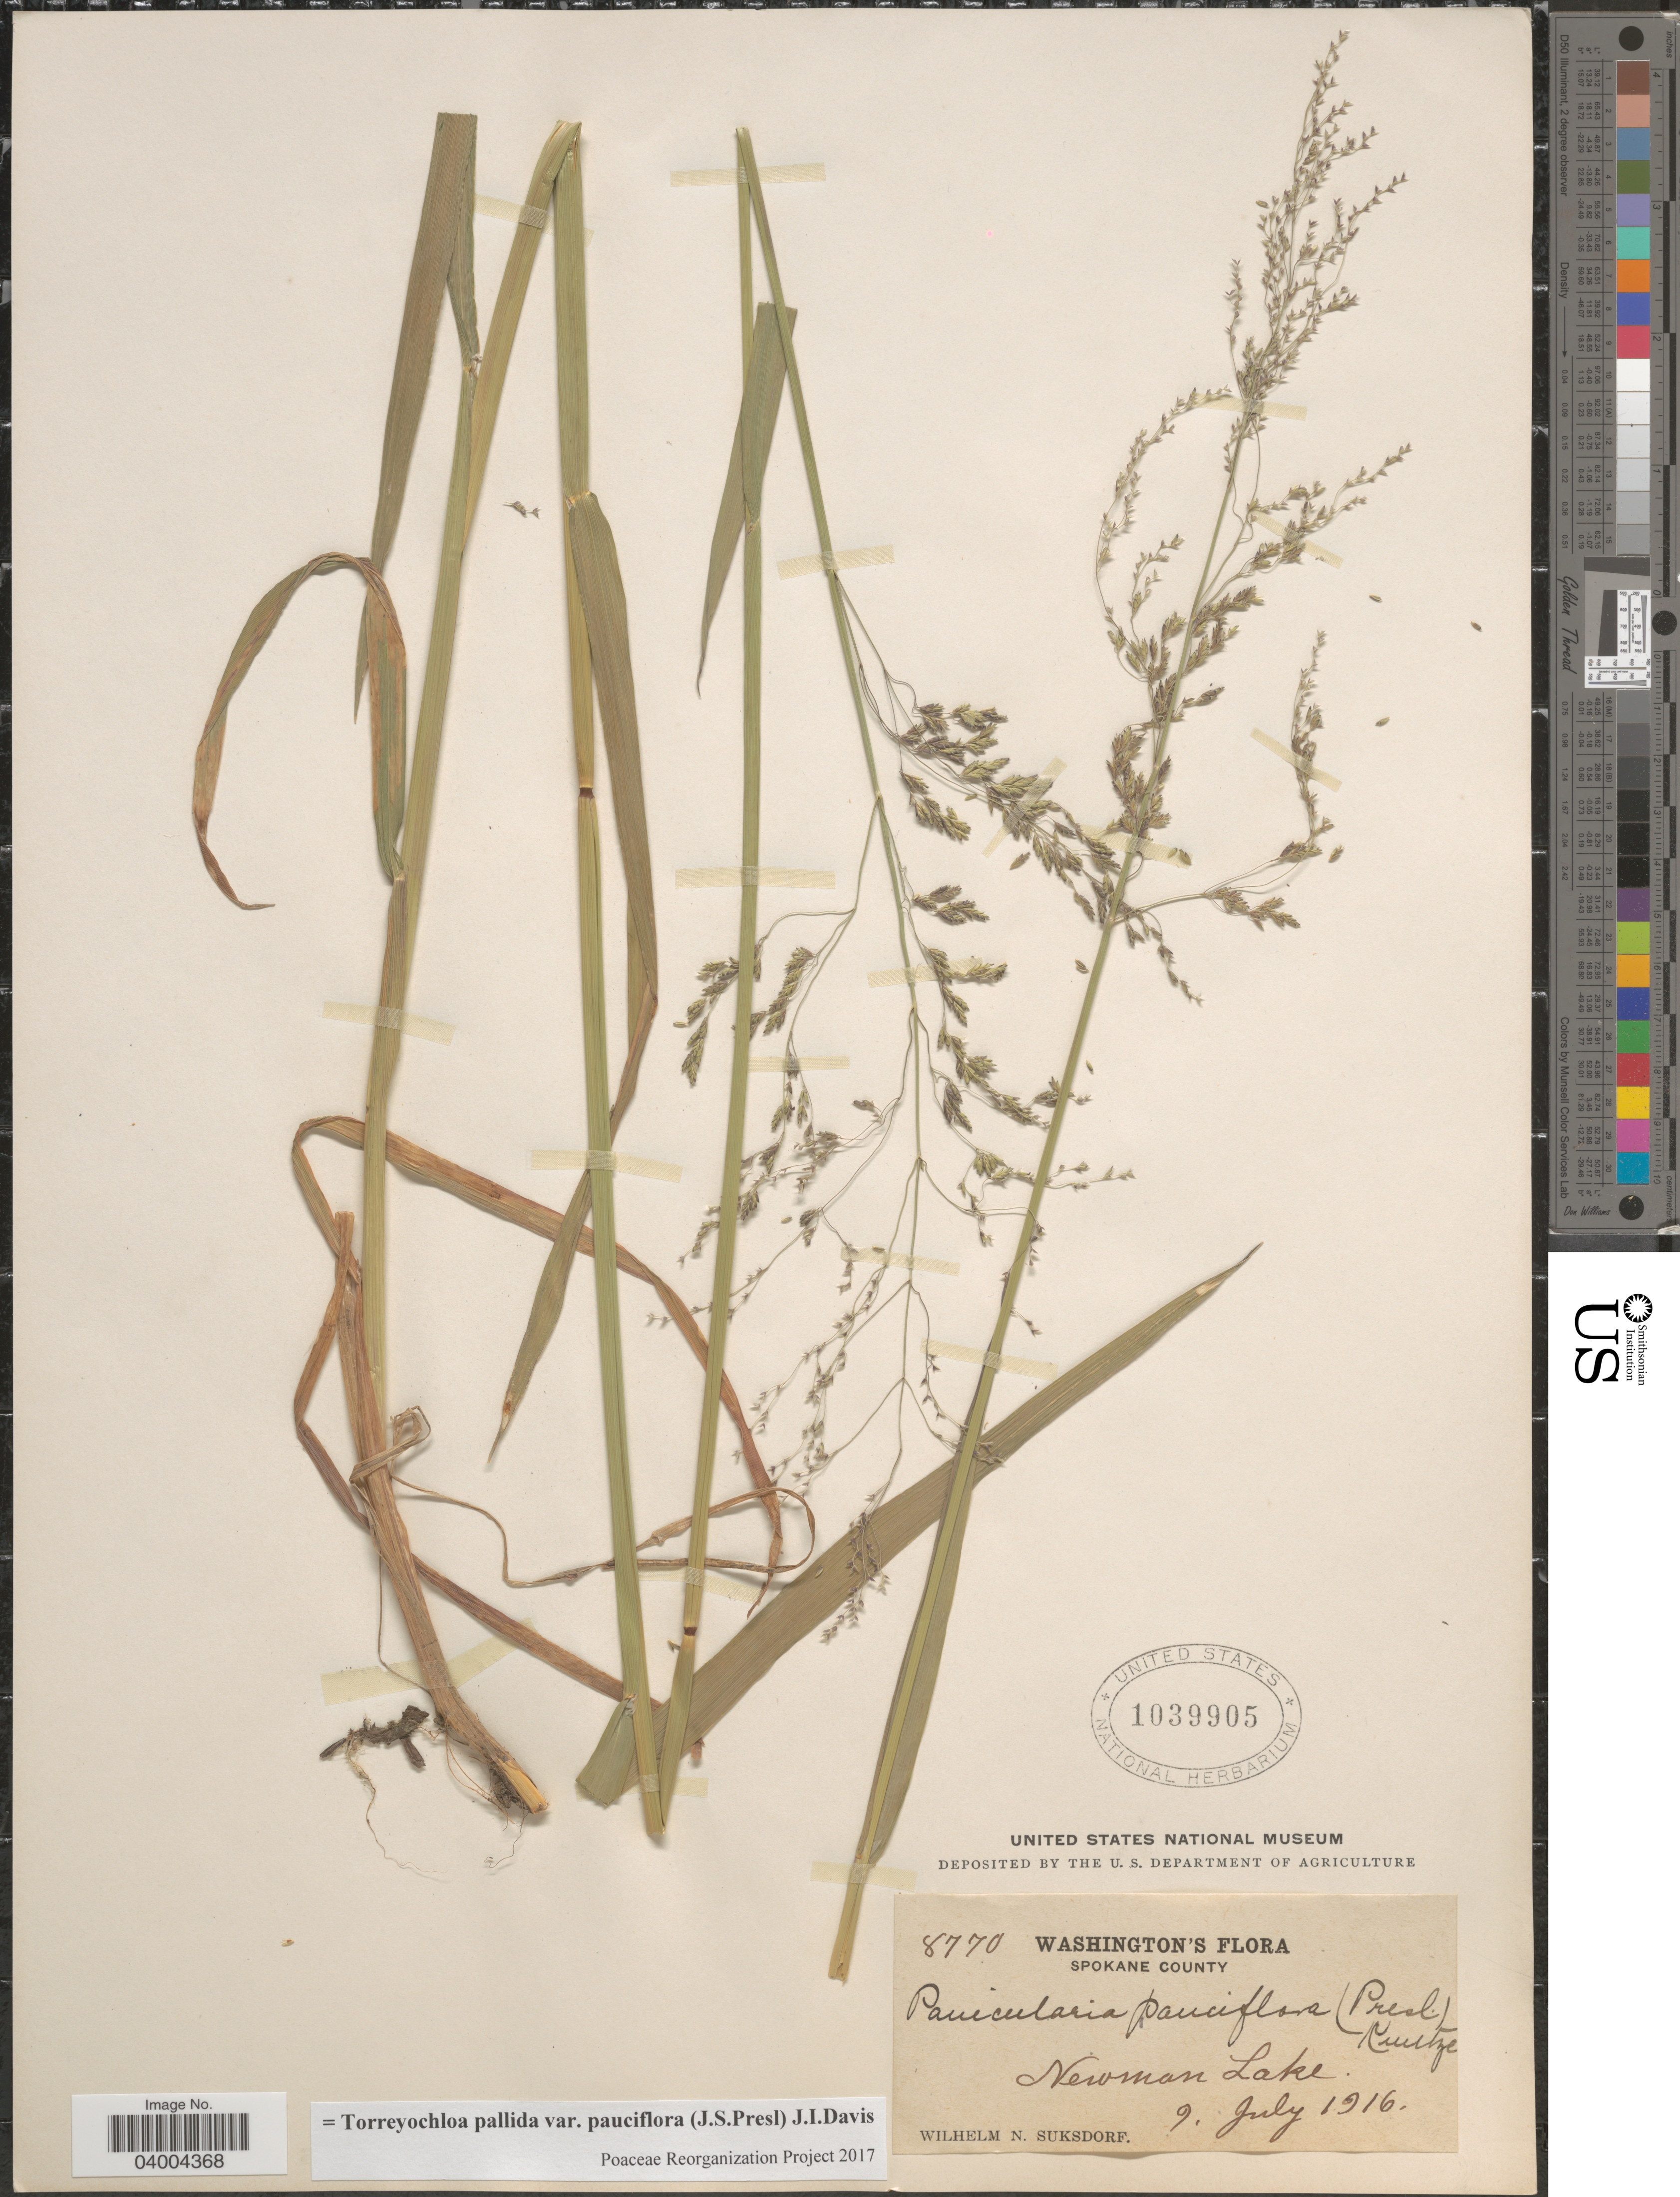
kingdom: Plantae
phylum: Tracheophyta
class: Liliopsida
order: Poales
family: Poaceae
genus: Torreyochloa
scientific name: Torreyochloa pallida var. pauciflora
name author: (J. Presl) J.I. Davis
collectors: W. N. Suksdorf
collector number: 8770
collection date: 1916-07-09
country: United States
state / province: Washington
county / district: Spokane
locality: Spokane County. Newman Lake.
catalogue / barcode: US 1039905